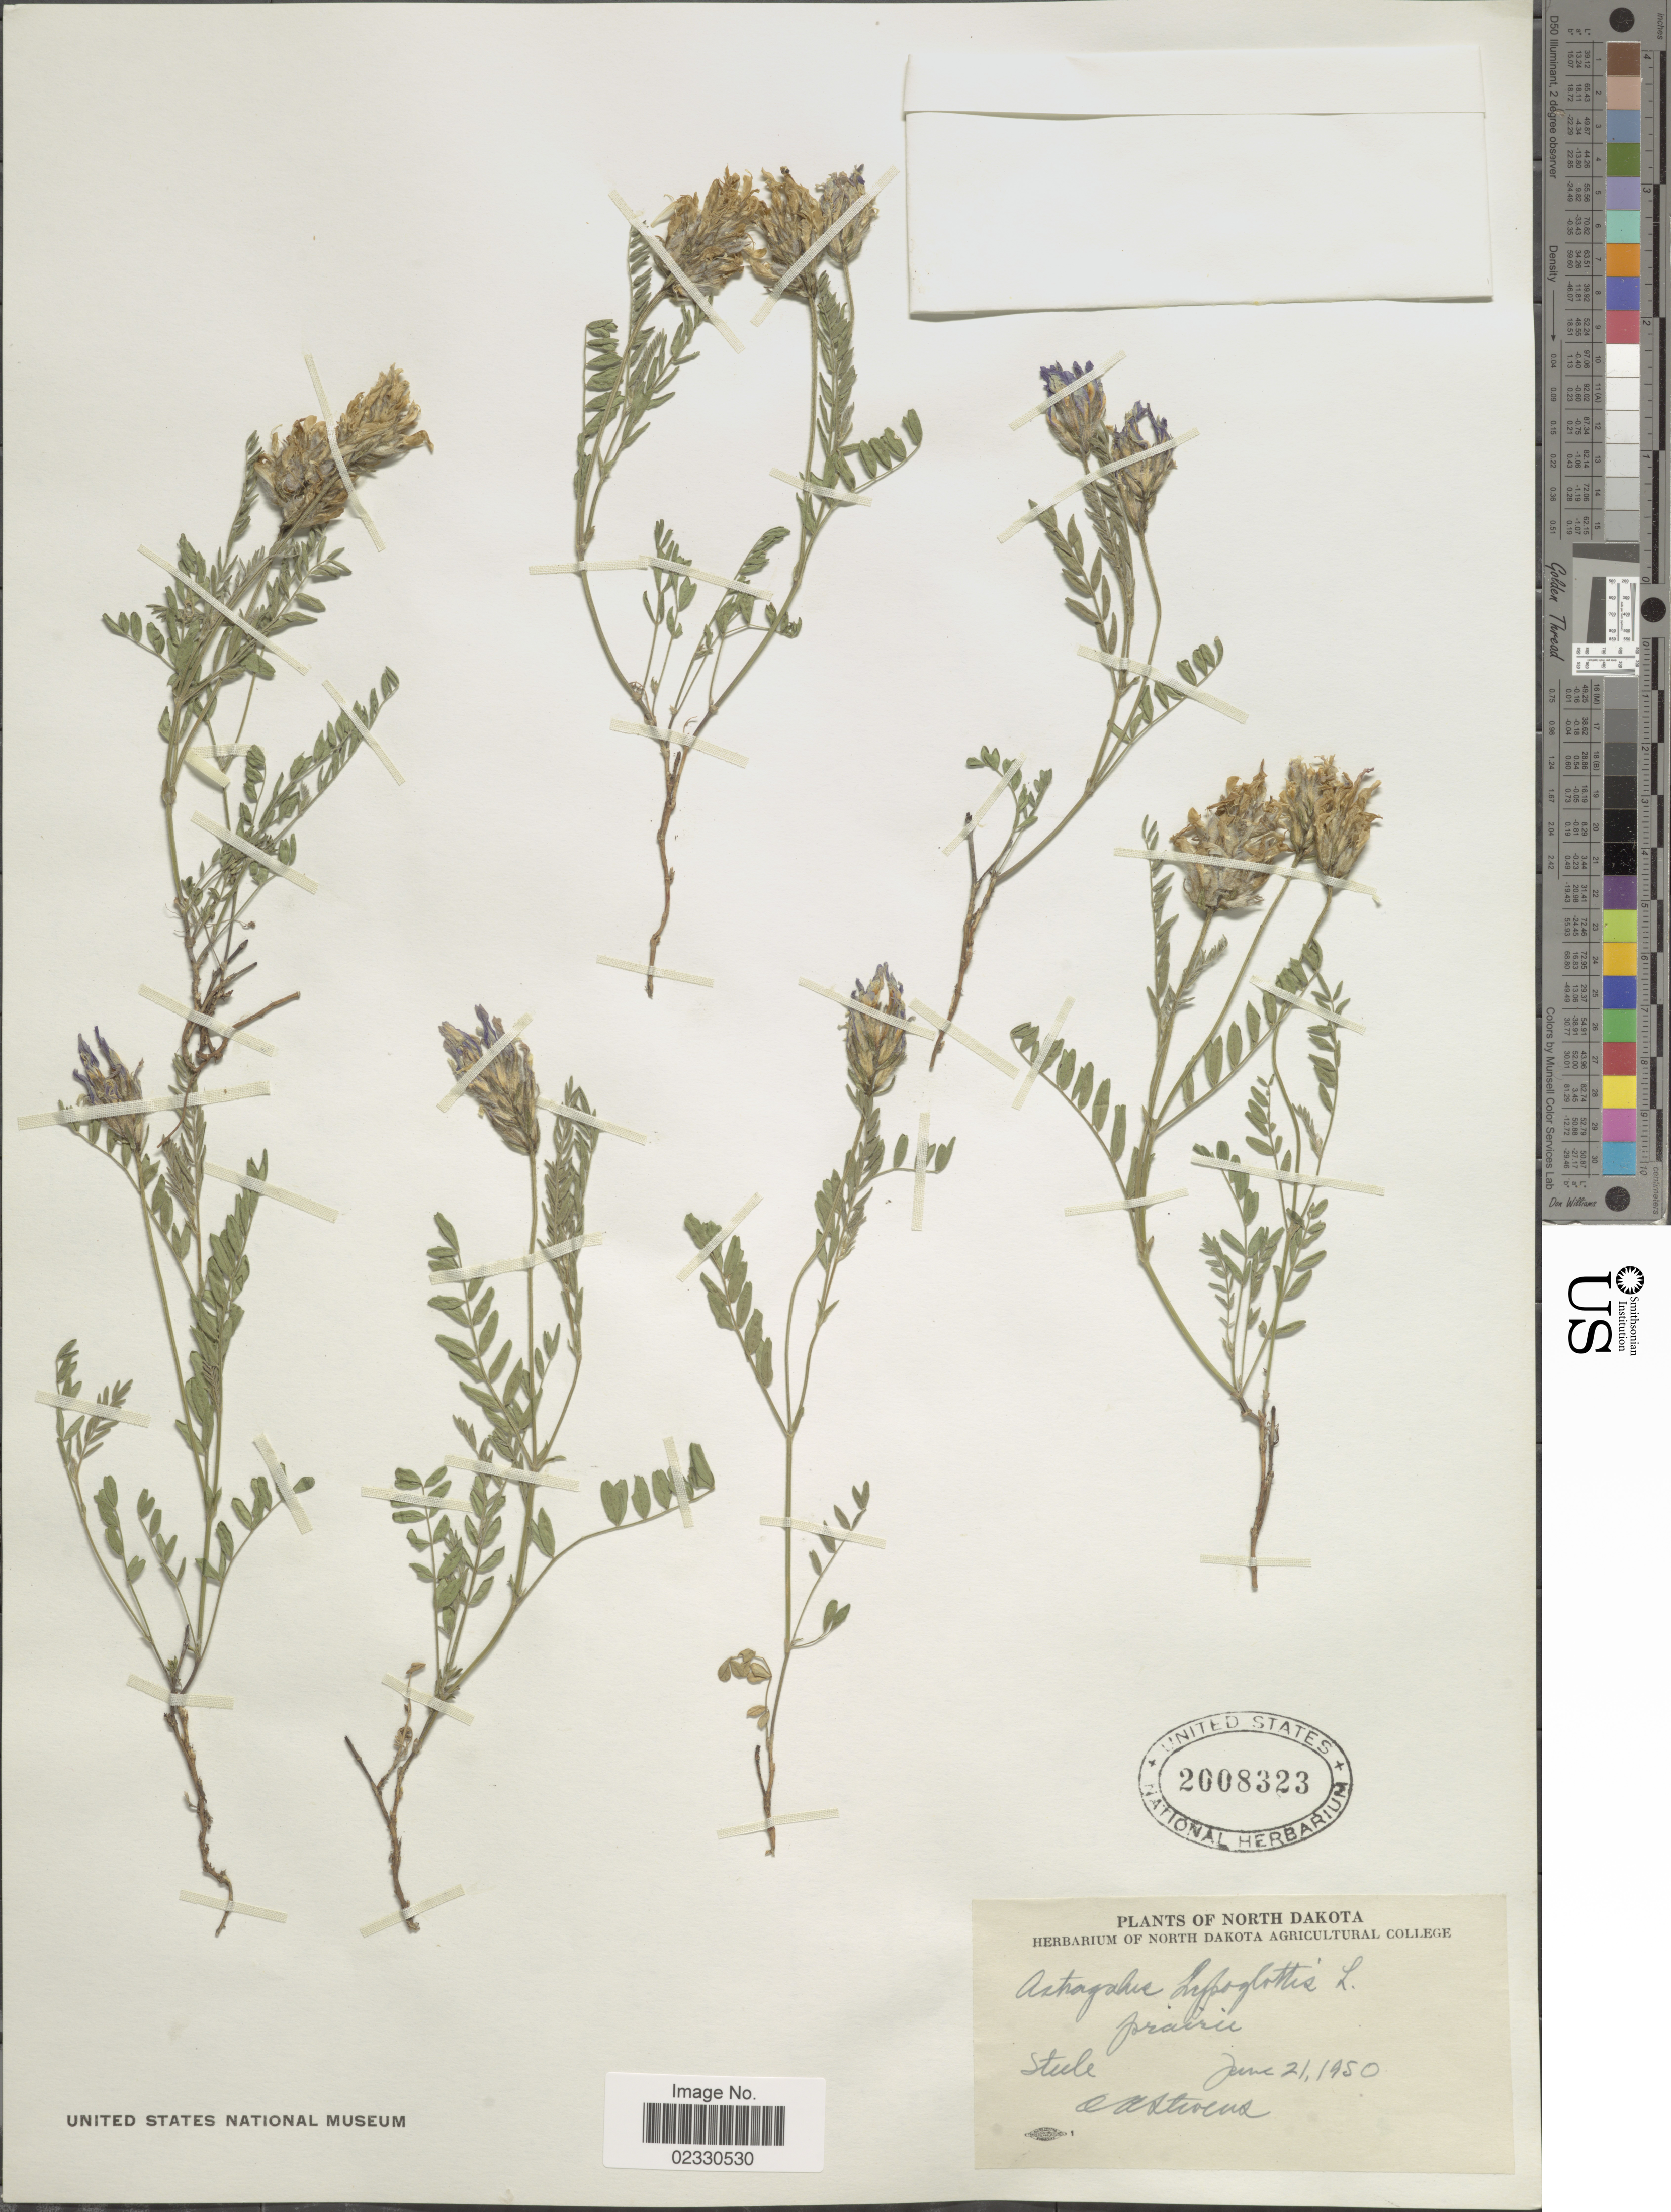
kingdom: Plantae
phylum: Tracheophyta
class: Magnoliopsida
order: Fabales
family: Fabaceae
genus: Astragalus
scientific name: Astragalus dasyglottis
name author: DC.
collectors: O. A. Stevens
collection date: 1950-06-21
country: United States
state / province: North Dakota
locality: Steele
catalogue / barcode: US 2008323